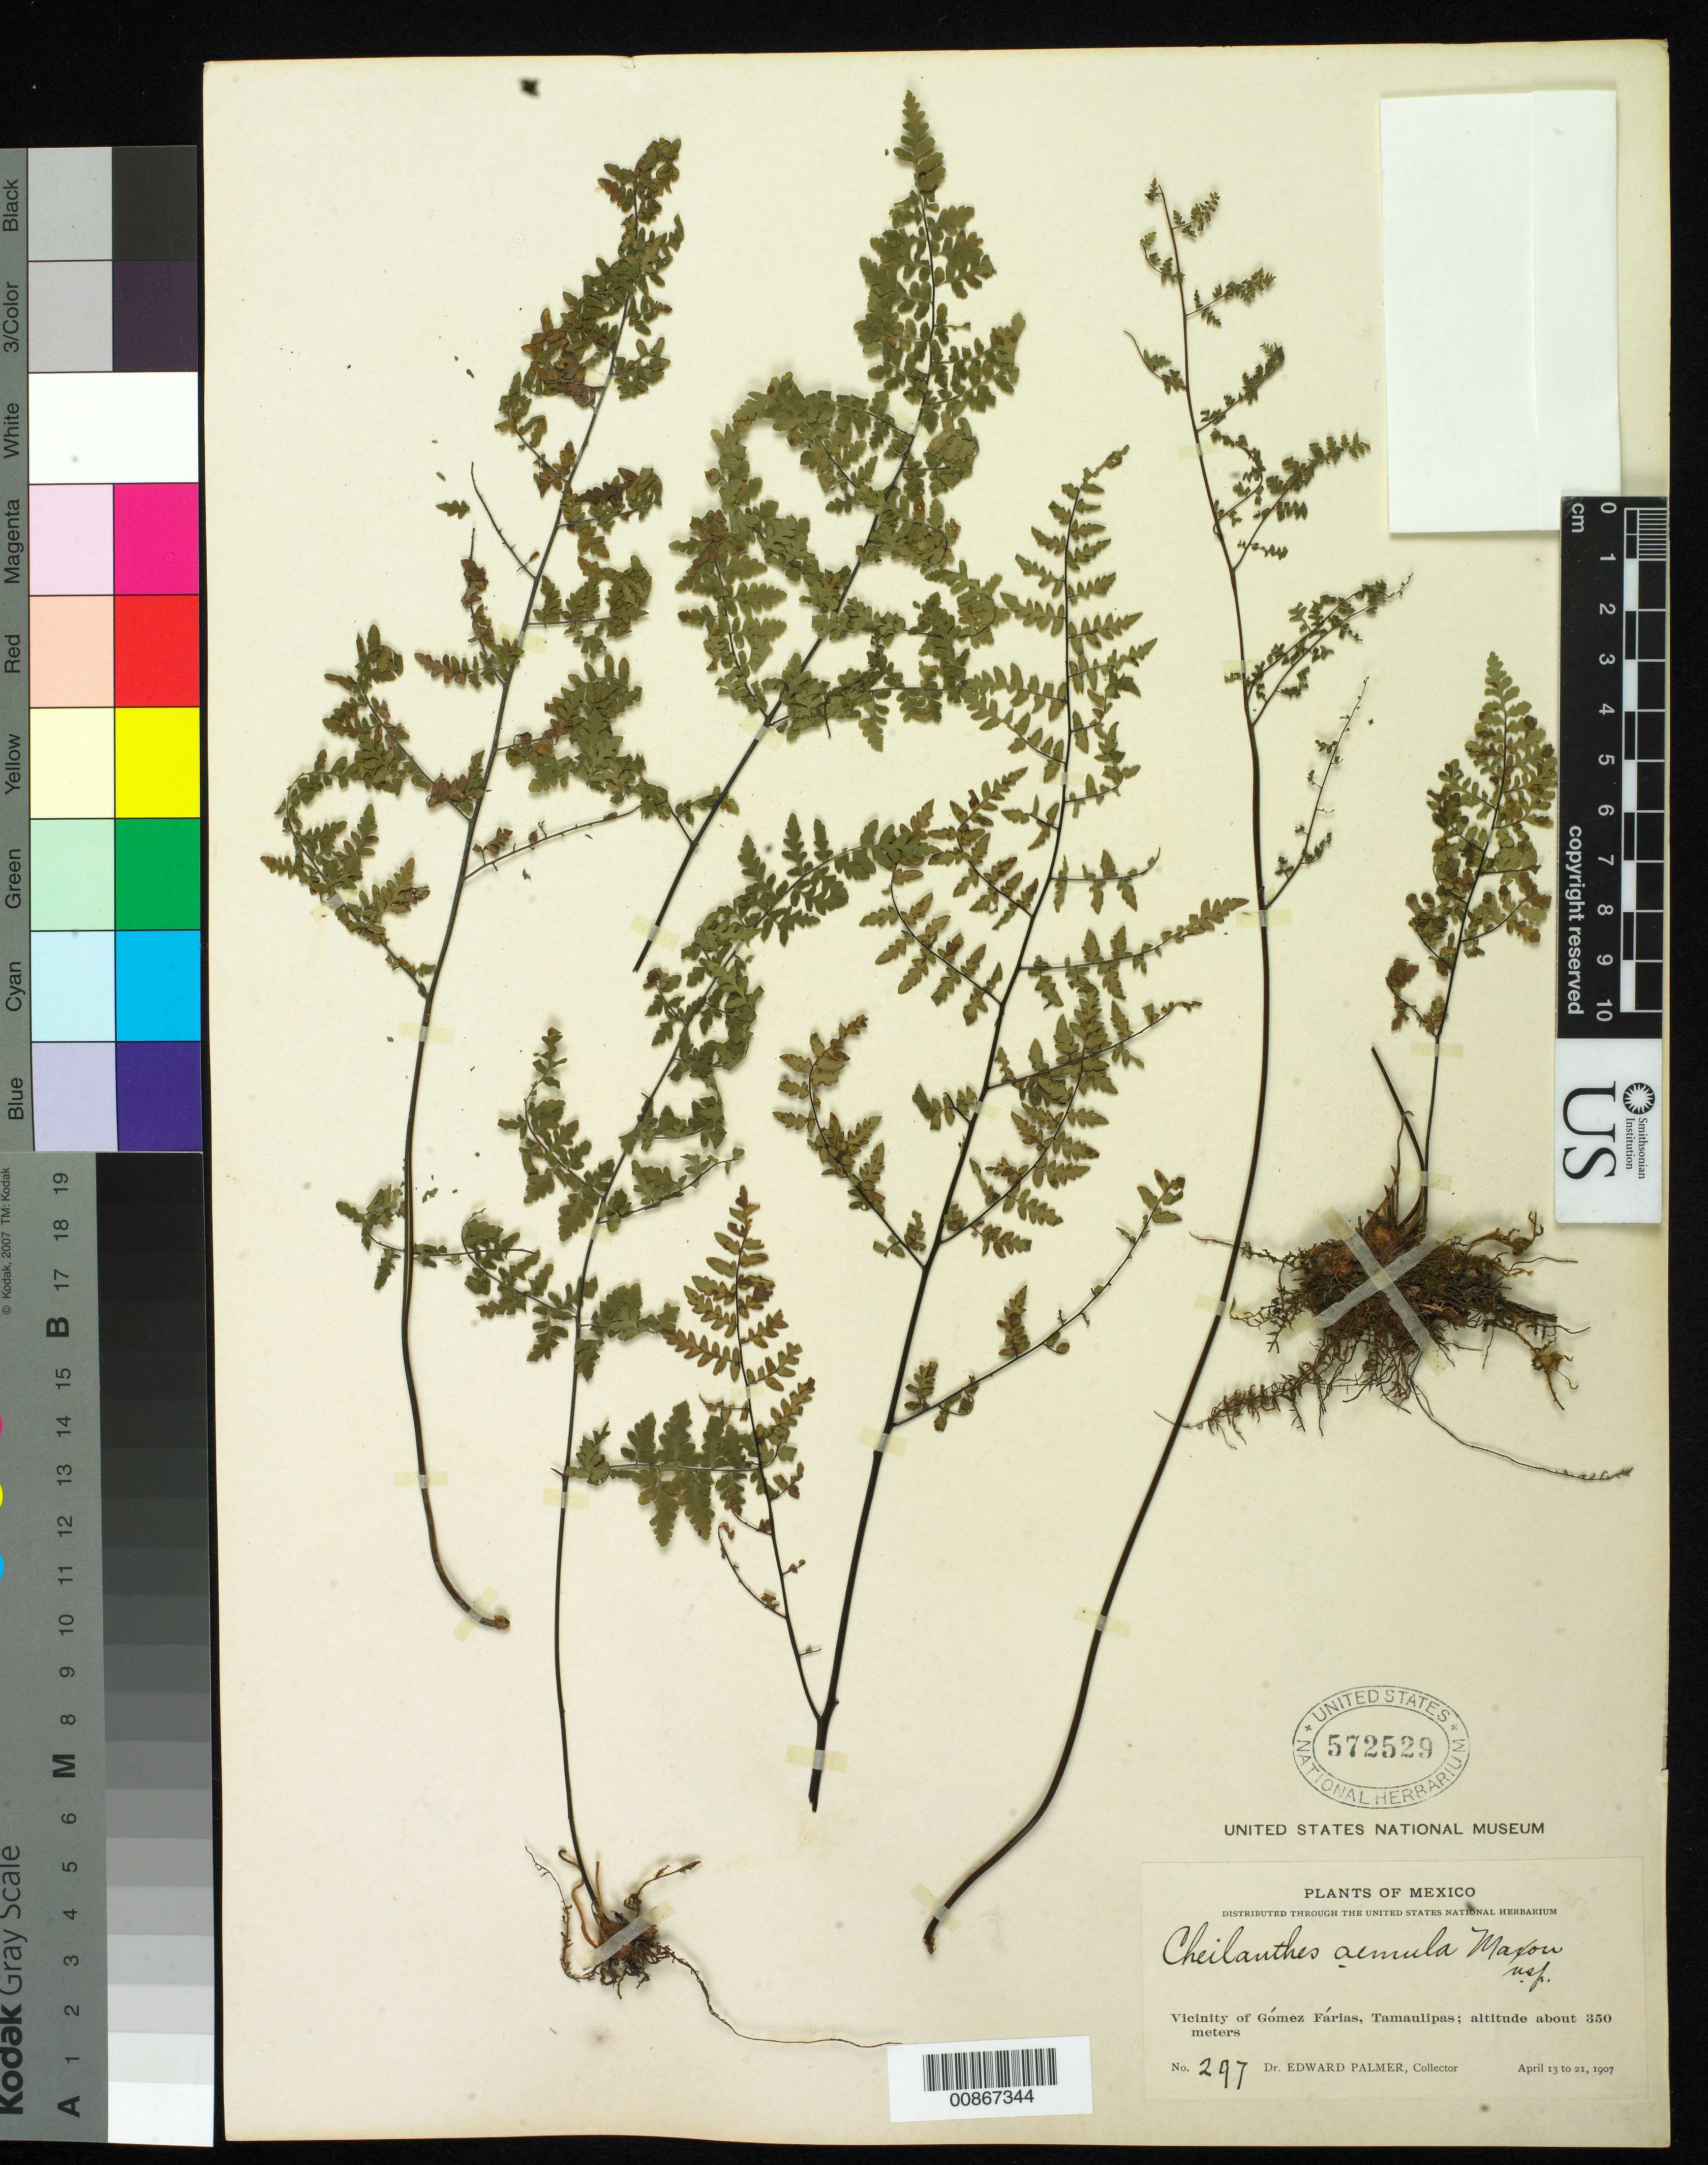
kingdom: Plantae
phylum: Tracheophyta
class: Polypodiopsida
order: Polypodiales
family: Pteridaceae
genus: Myriopteris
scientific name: Myriopteris aemula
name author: (Maxon) Grusz & Windham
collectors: E. Palmer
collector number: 297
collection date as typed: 13 Apr 1907 to 21 Apr 1907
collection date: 1907-04-13/1907-04-21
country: Mexico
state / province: Tamaulipas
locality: Vicinity of Gómez Farias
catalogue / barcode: US 572529